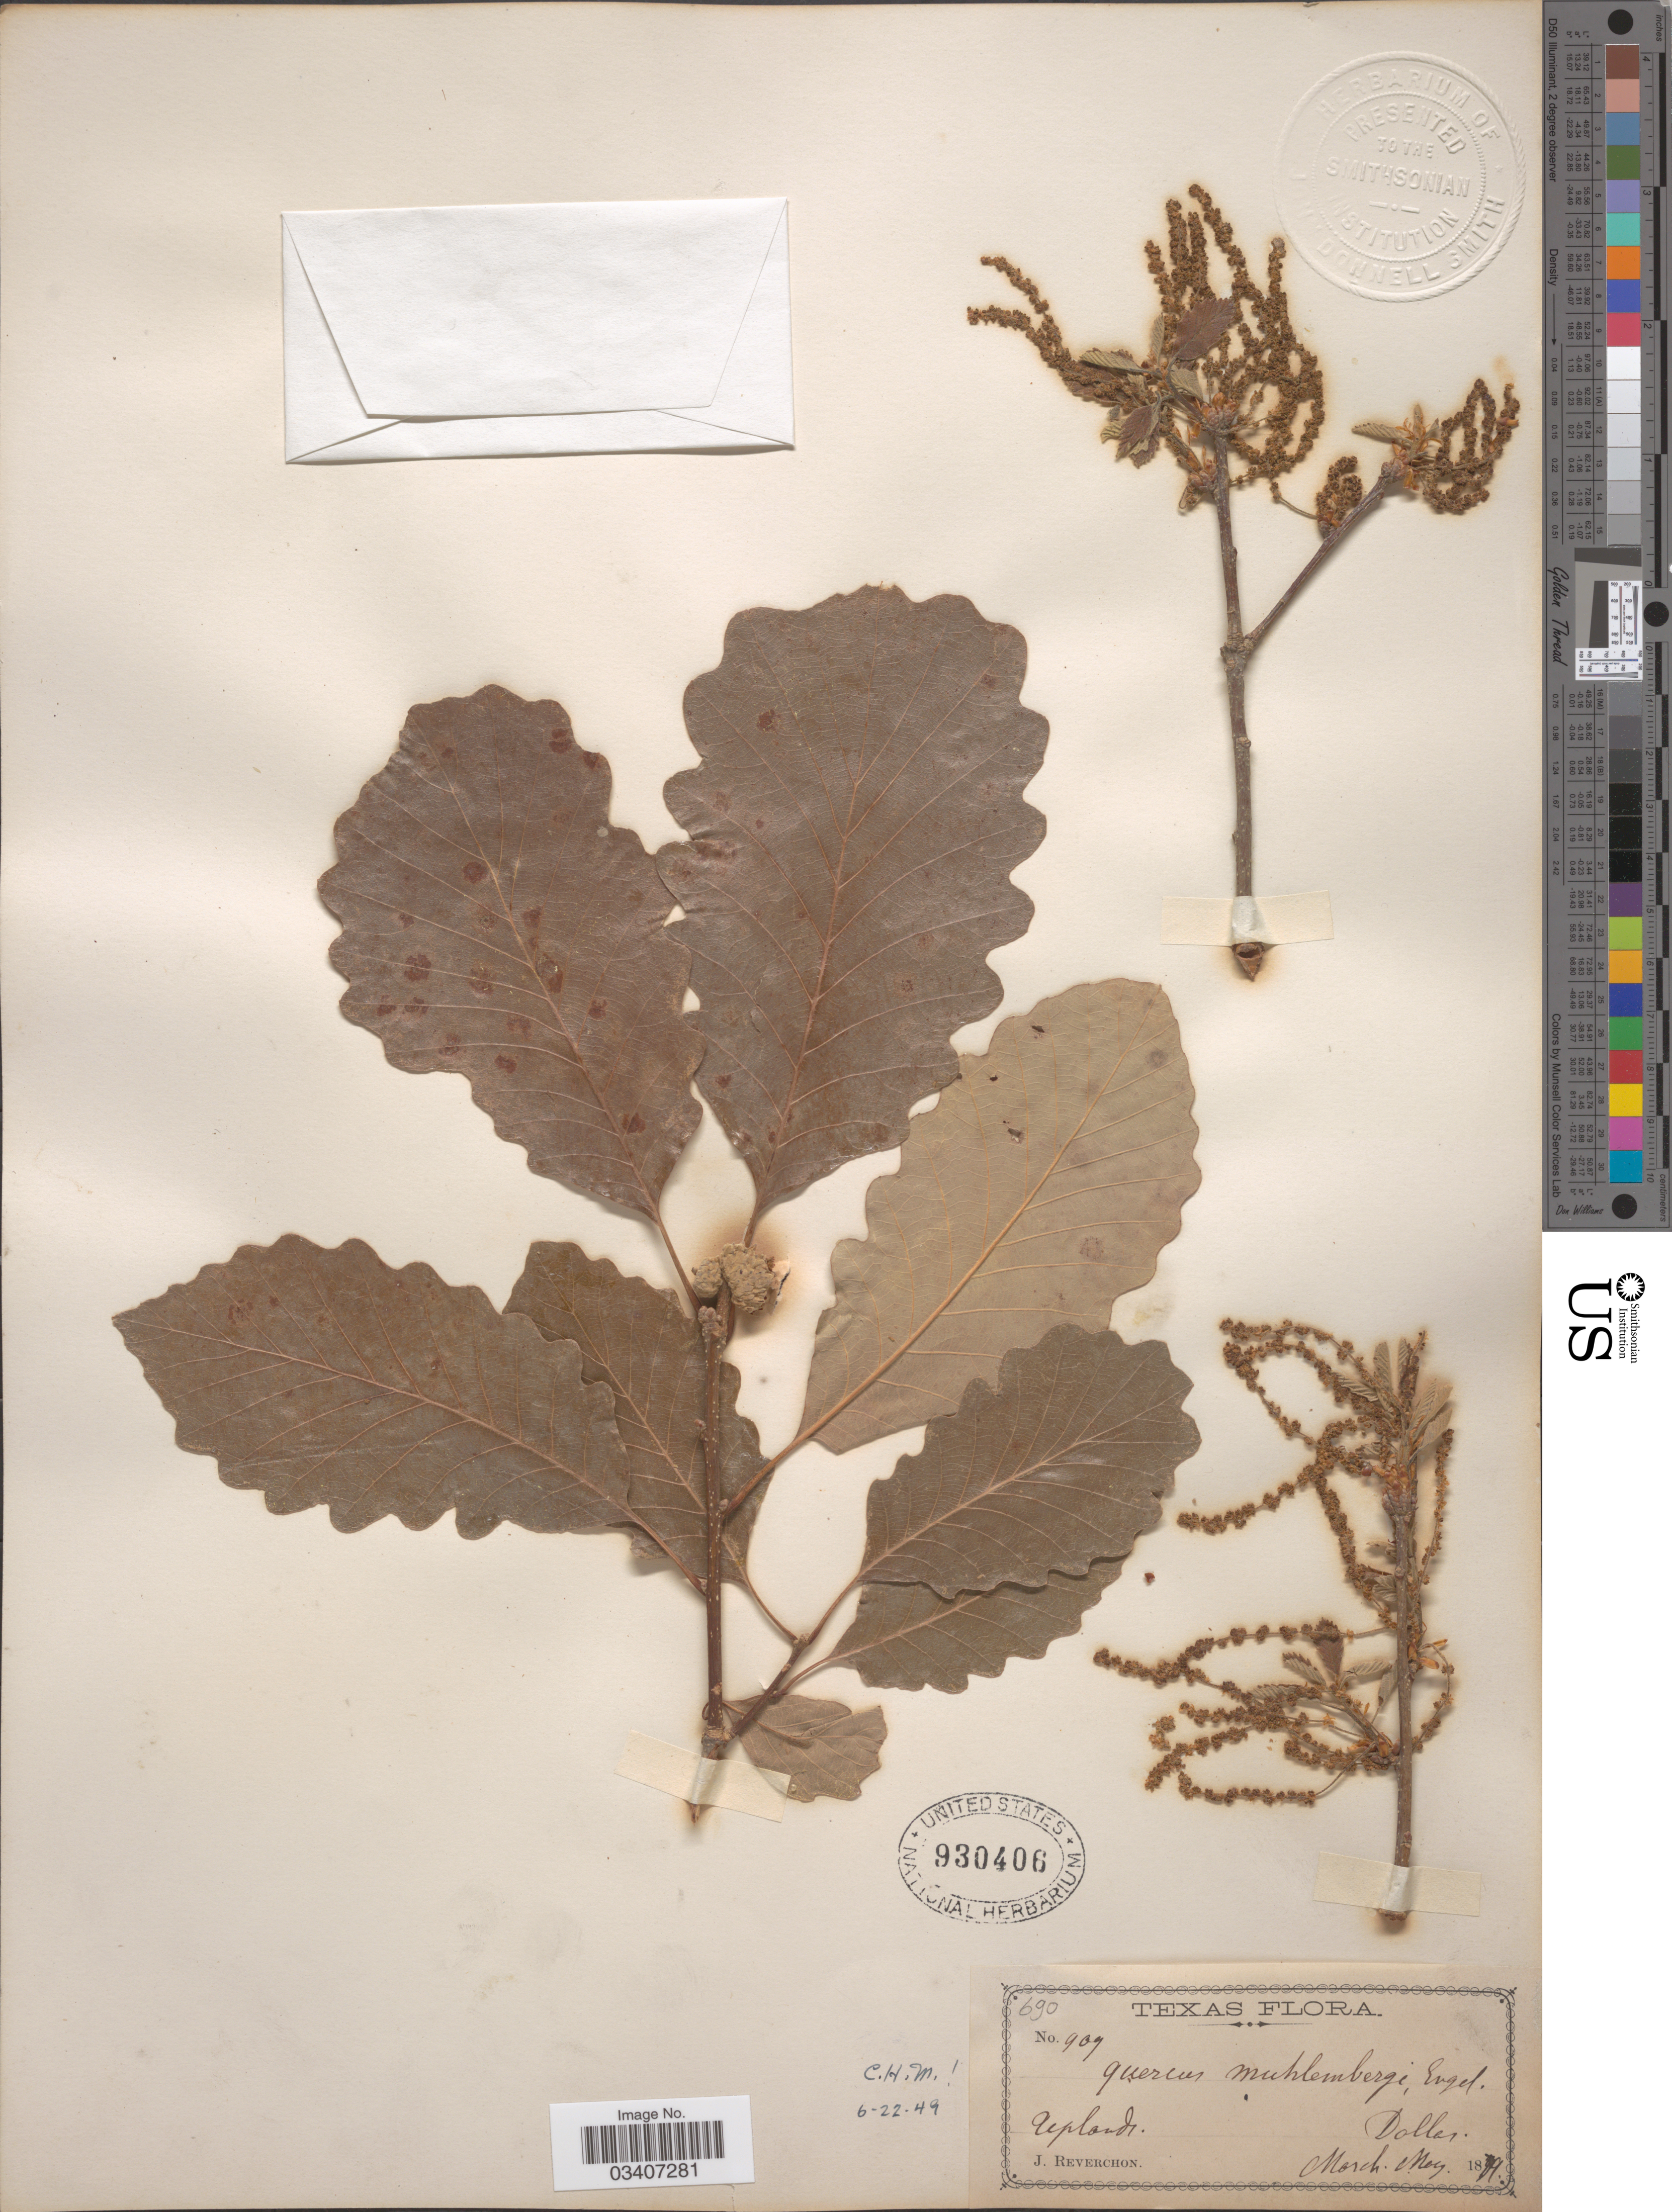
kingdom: Plantae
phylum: Tracheophyta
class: Magnoliopsida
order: Fagales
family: Fagaceae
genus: Quercus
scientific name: Quercus muehlenbergii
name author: Engelm.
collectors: J. Reverchon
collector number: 907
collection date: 1879-03/1879-05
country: United States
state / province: Texas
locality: Uplands. Dallas.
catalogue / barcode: US 930406